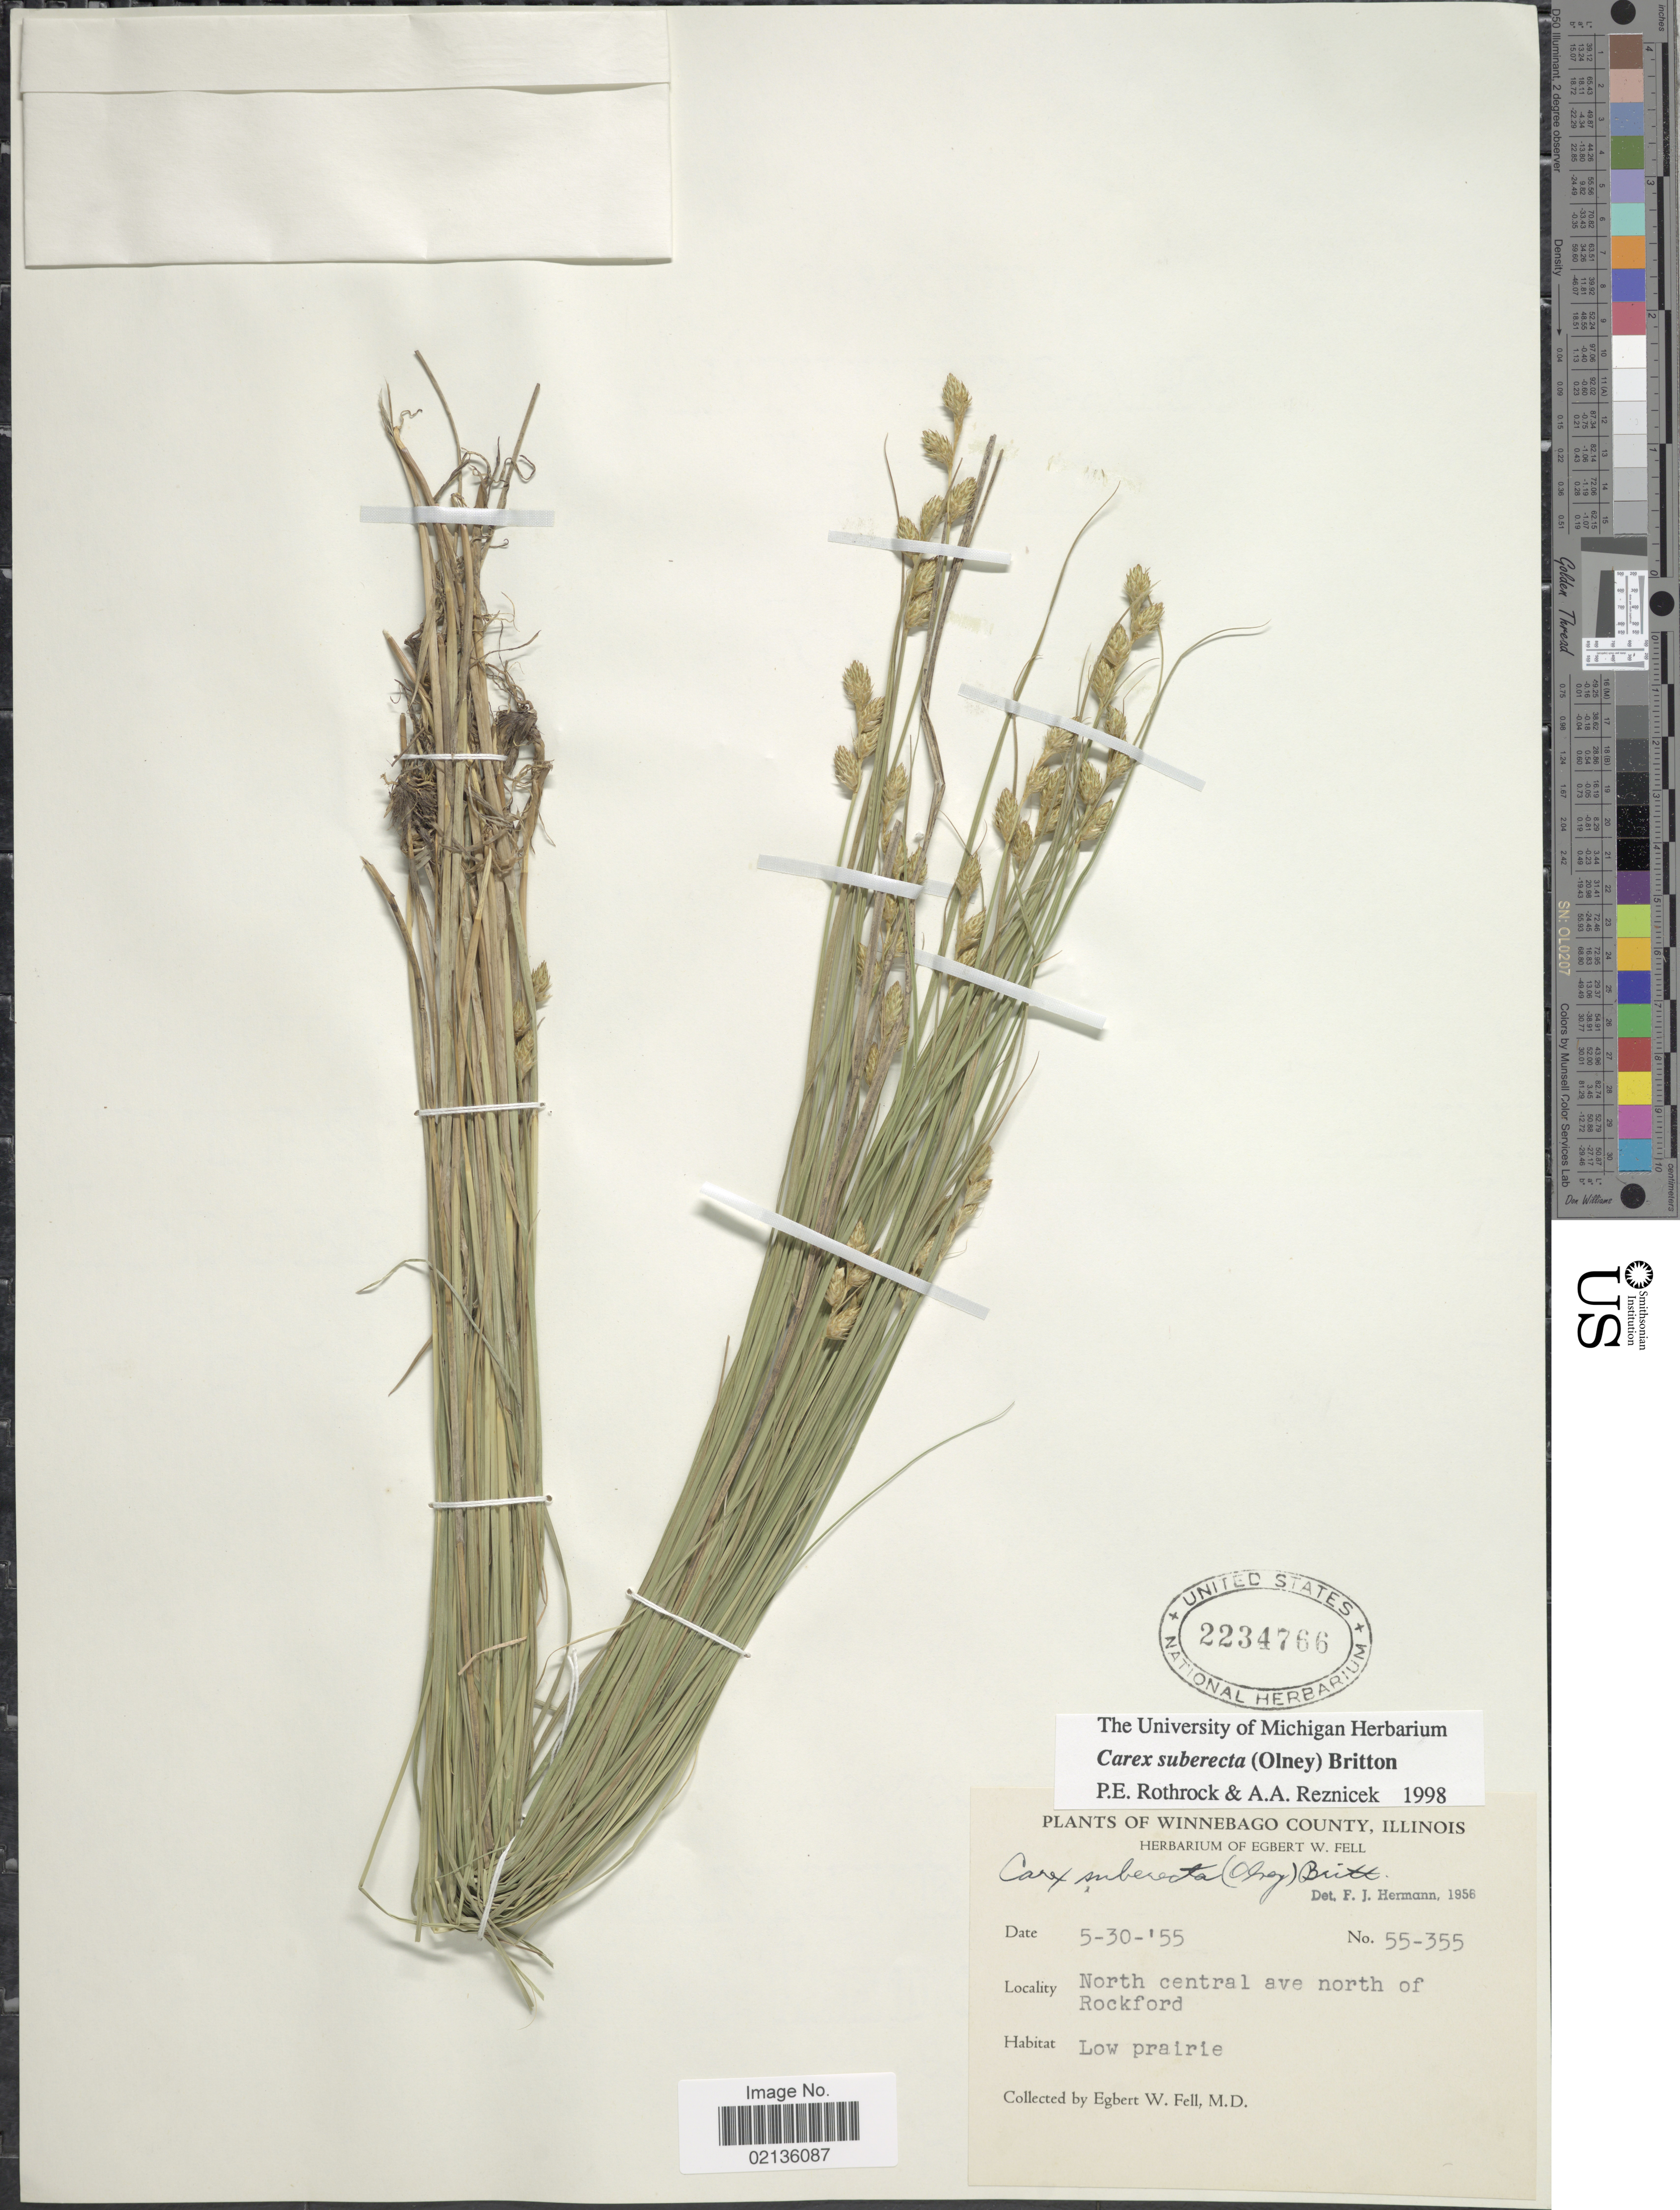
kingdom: Plantae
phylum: Tracheophyta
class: Liliopsida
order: Poales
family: Cyperaceae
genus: Carex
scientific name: Carex suberecta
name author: (Olney) Britton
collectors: E. Fell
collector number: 55-355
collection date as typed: Transcribed d/m/y: 30/5/55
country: United States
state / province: Illinois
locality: Winnebago County, North Central ave north of Rockford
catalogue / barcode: US 2234766